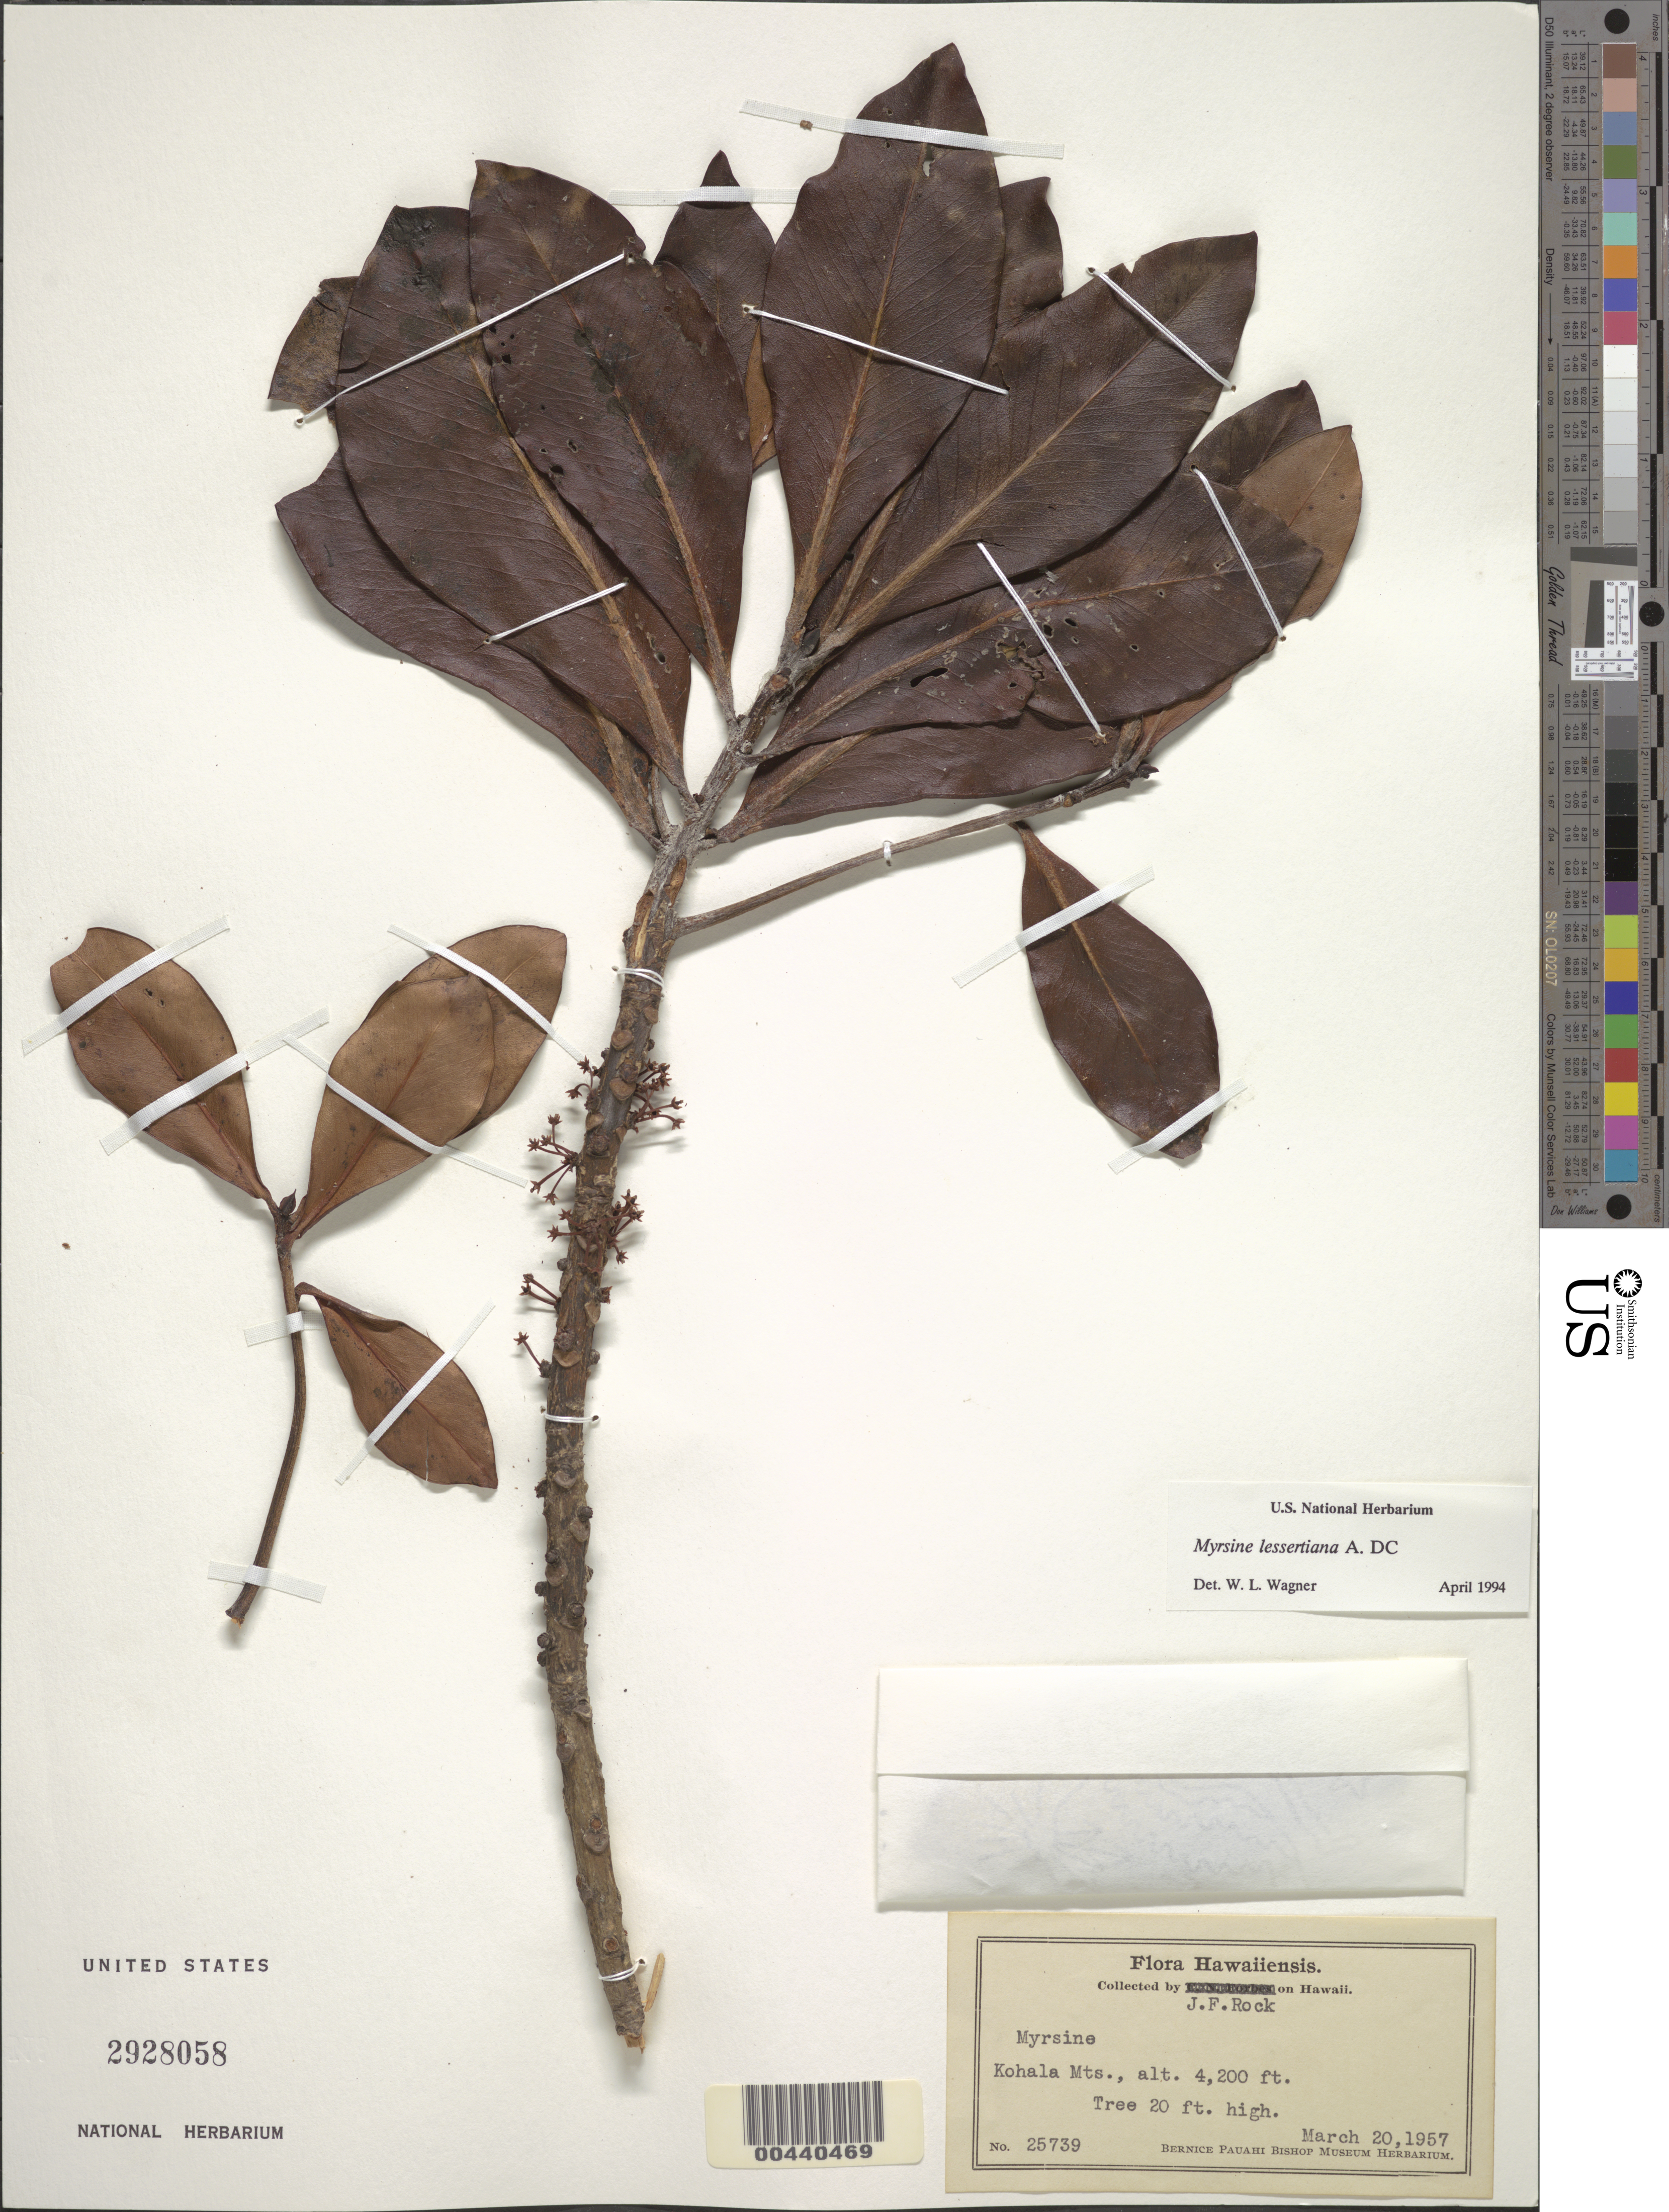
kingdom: Plantae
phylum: Tracheophyta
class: Magnoliopsida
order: Ericales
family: Primulaceae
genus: Myrsine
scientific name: Myrsine lessertiana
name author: A. DC.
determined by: Wagner, W. L., (BOT), Smithsonian Institution - National Museum of Natural History (UNITED STATES)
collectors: J. F. Rock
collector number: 25739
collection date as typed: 20 Mar 1957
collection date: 1957-03-20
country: United States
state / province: Hawaii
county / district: Hawaii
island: Hawaii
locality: Kohala Mts.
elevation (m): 1280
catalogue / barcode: US 2928058